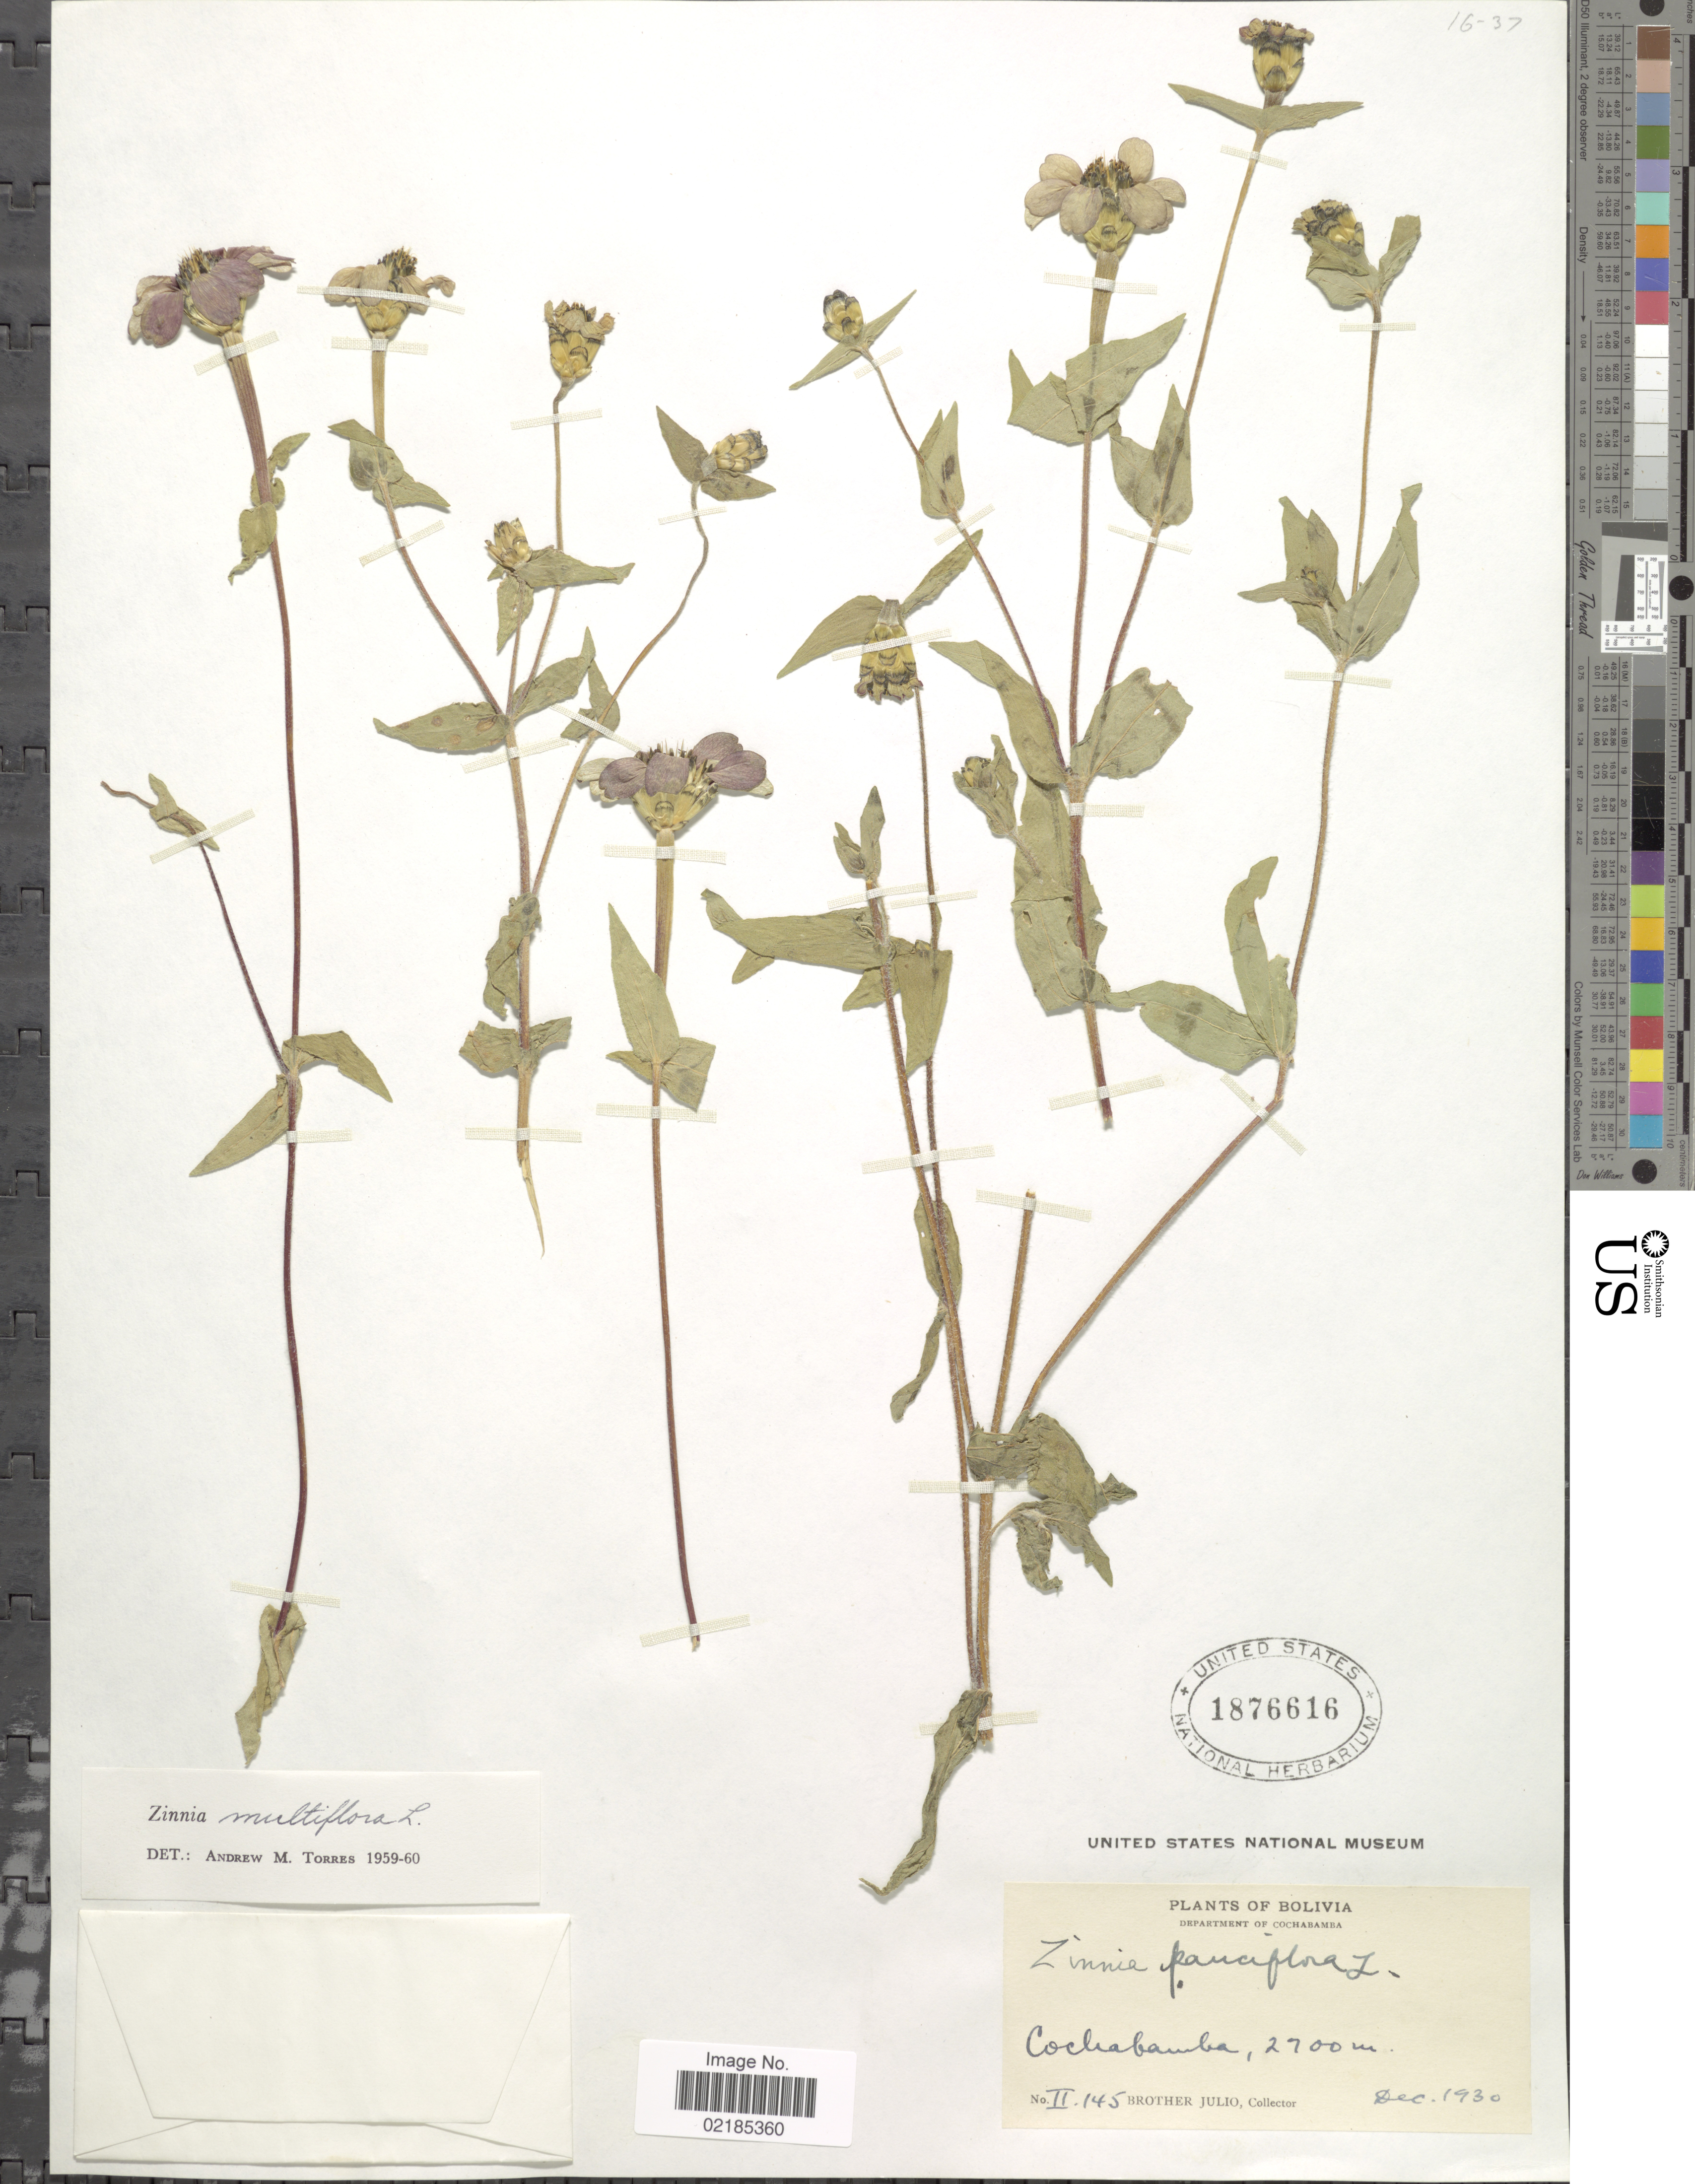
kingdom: Plantae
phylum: Tracheophyta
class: Magnoliopsida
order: Asterales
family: Asteraceae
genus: Zinnia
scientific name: Zinnia multiflora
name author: L.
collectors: Bro. Julio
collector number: II 145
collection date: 1930-12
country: Bolivia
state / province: Cochabamba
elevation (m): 2700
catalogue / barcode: US 1876616